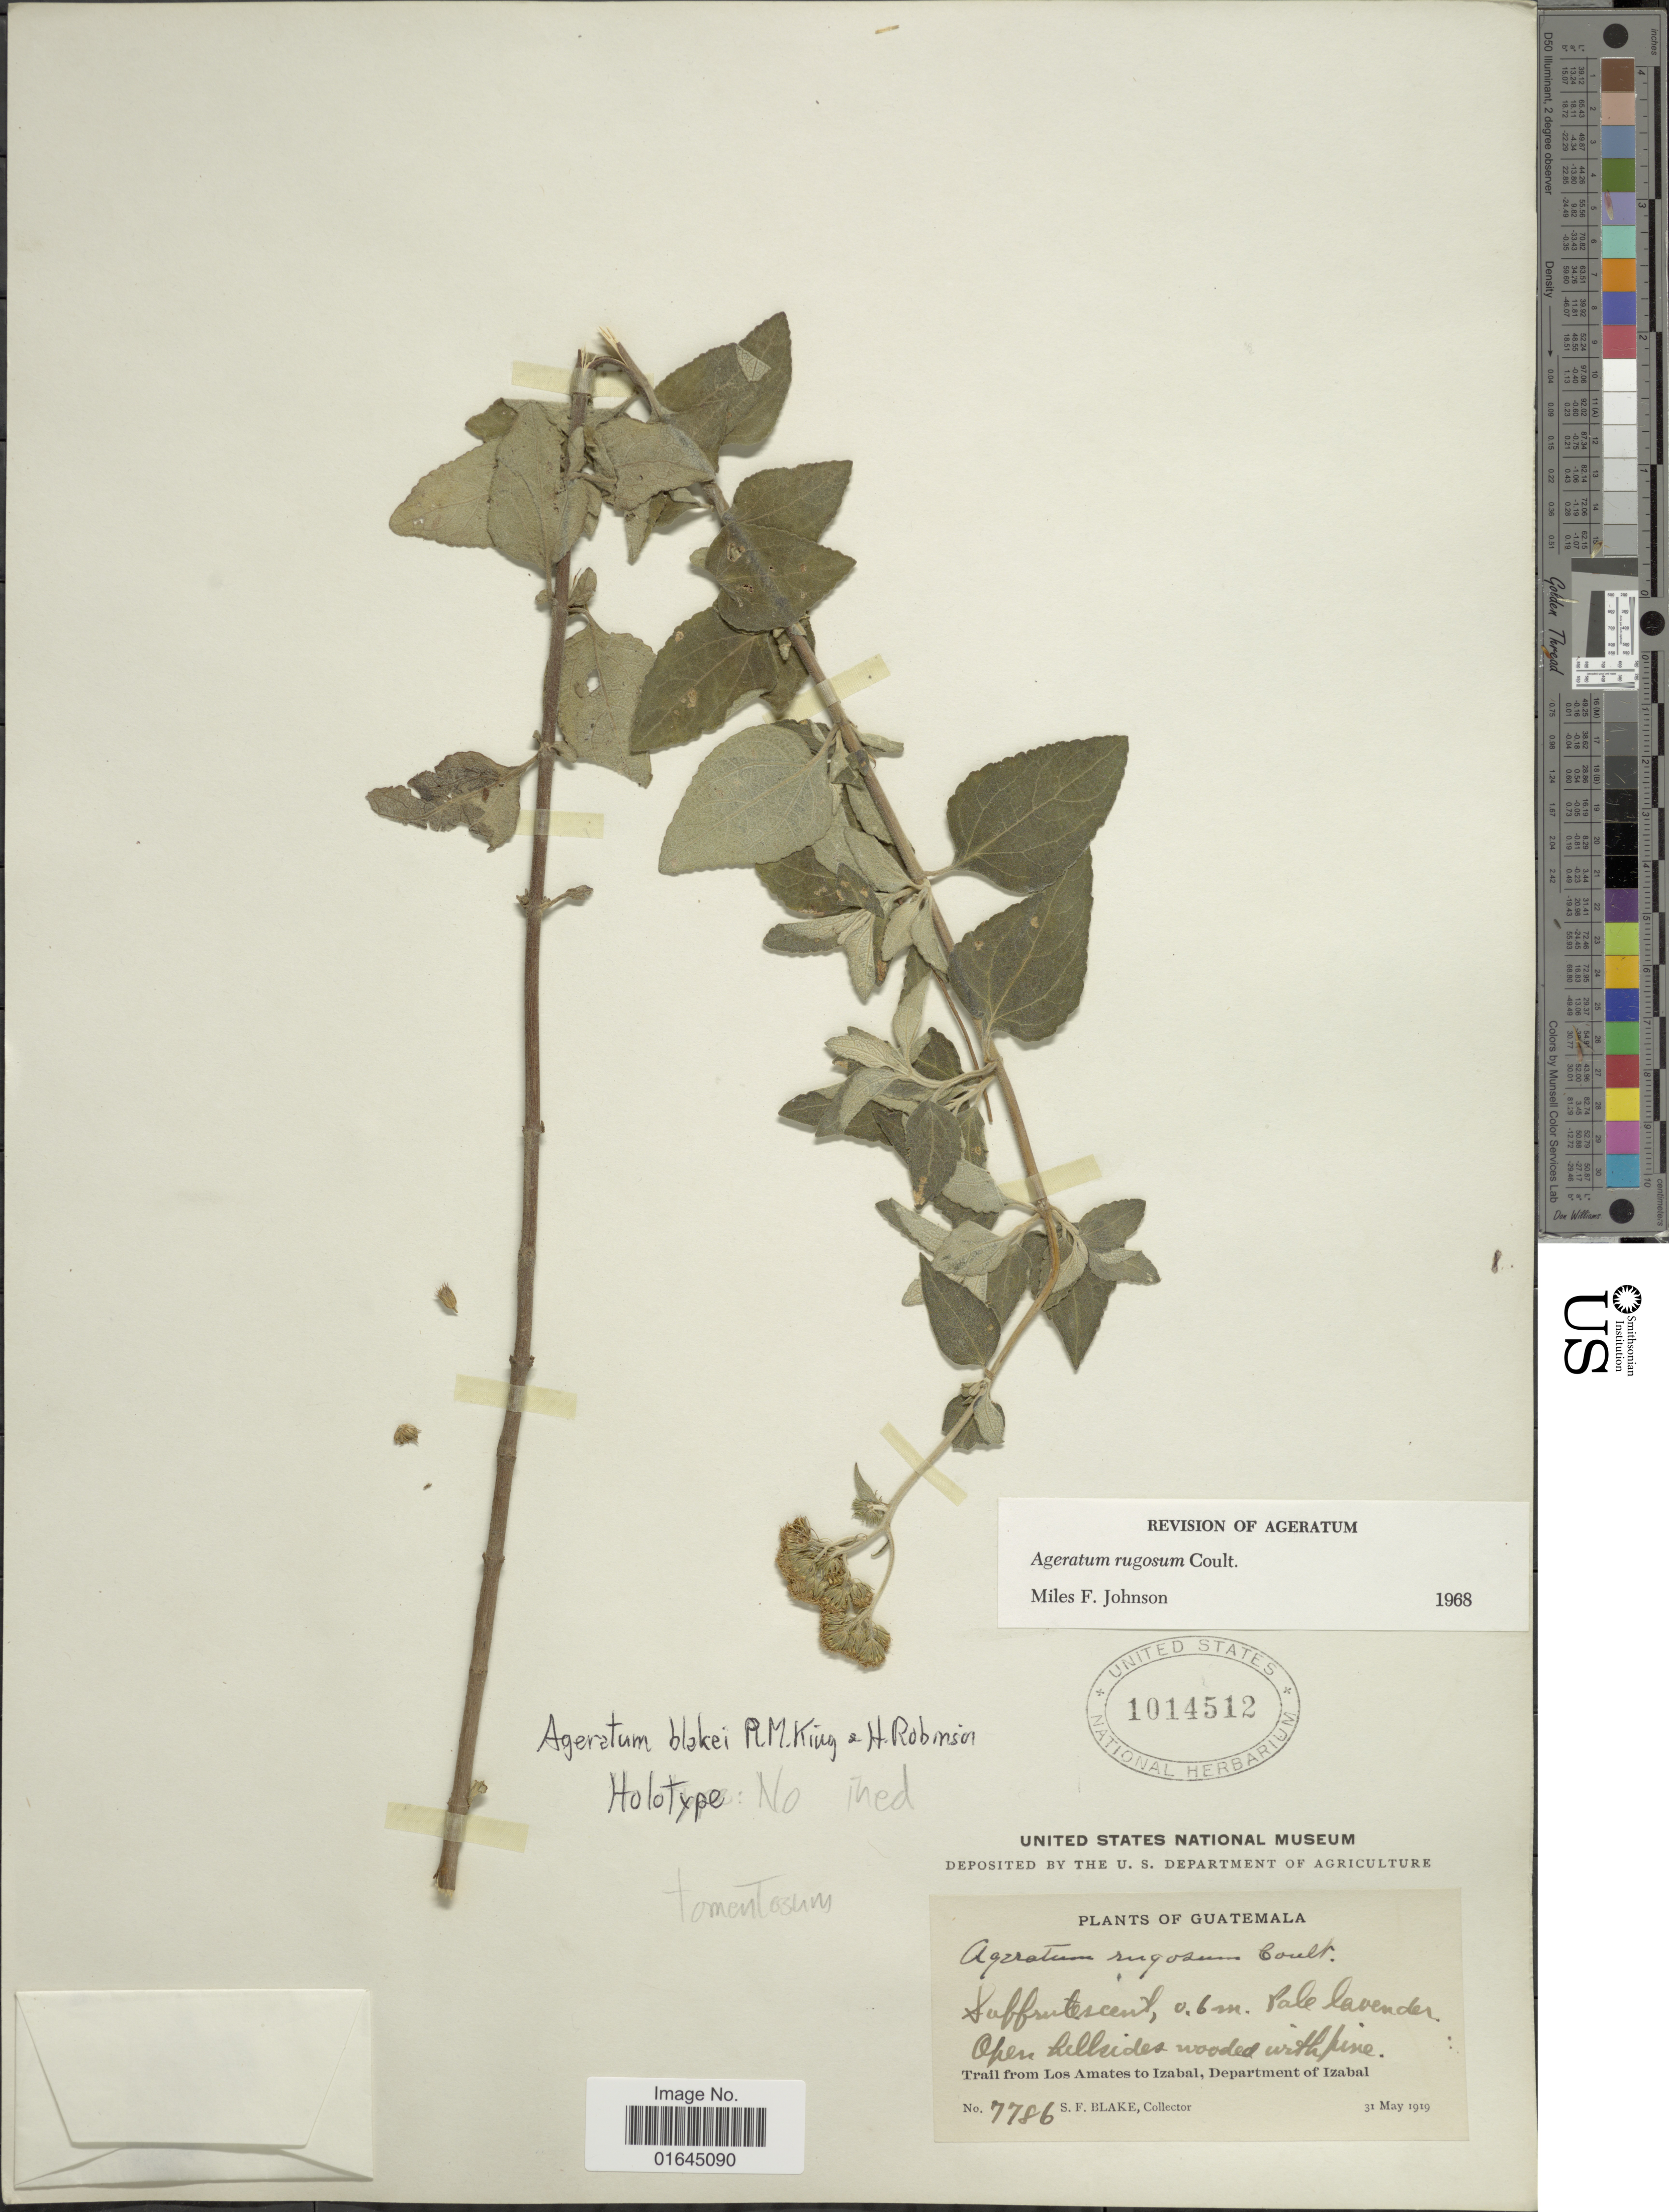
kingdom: Plantae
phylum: Tracheophyta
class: Magnoliopsida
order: Asterales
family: Asteraceae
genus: Ageratum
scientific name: Ageratum tomentosum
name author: (Benth.) Hemsl.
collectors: S. Blake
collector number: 7786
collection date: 1919-05-31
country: Guatemala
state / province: Izabal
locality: Trail from Los Amates to Izabal, Department of Izabal.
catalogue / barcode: US 1014512